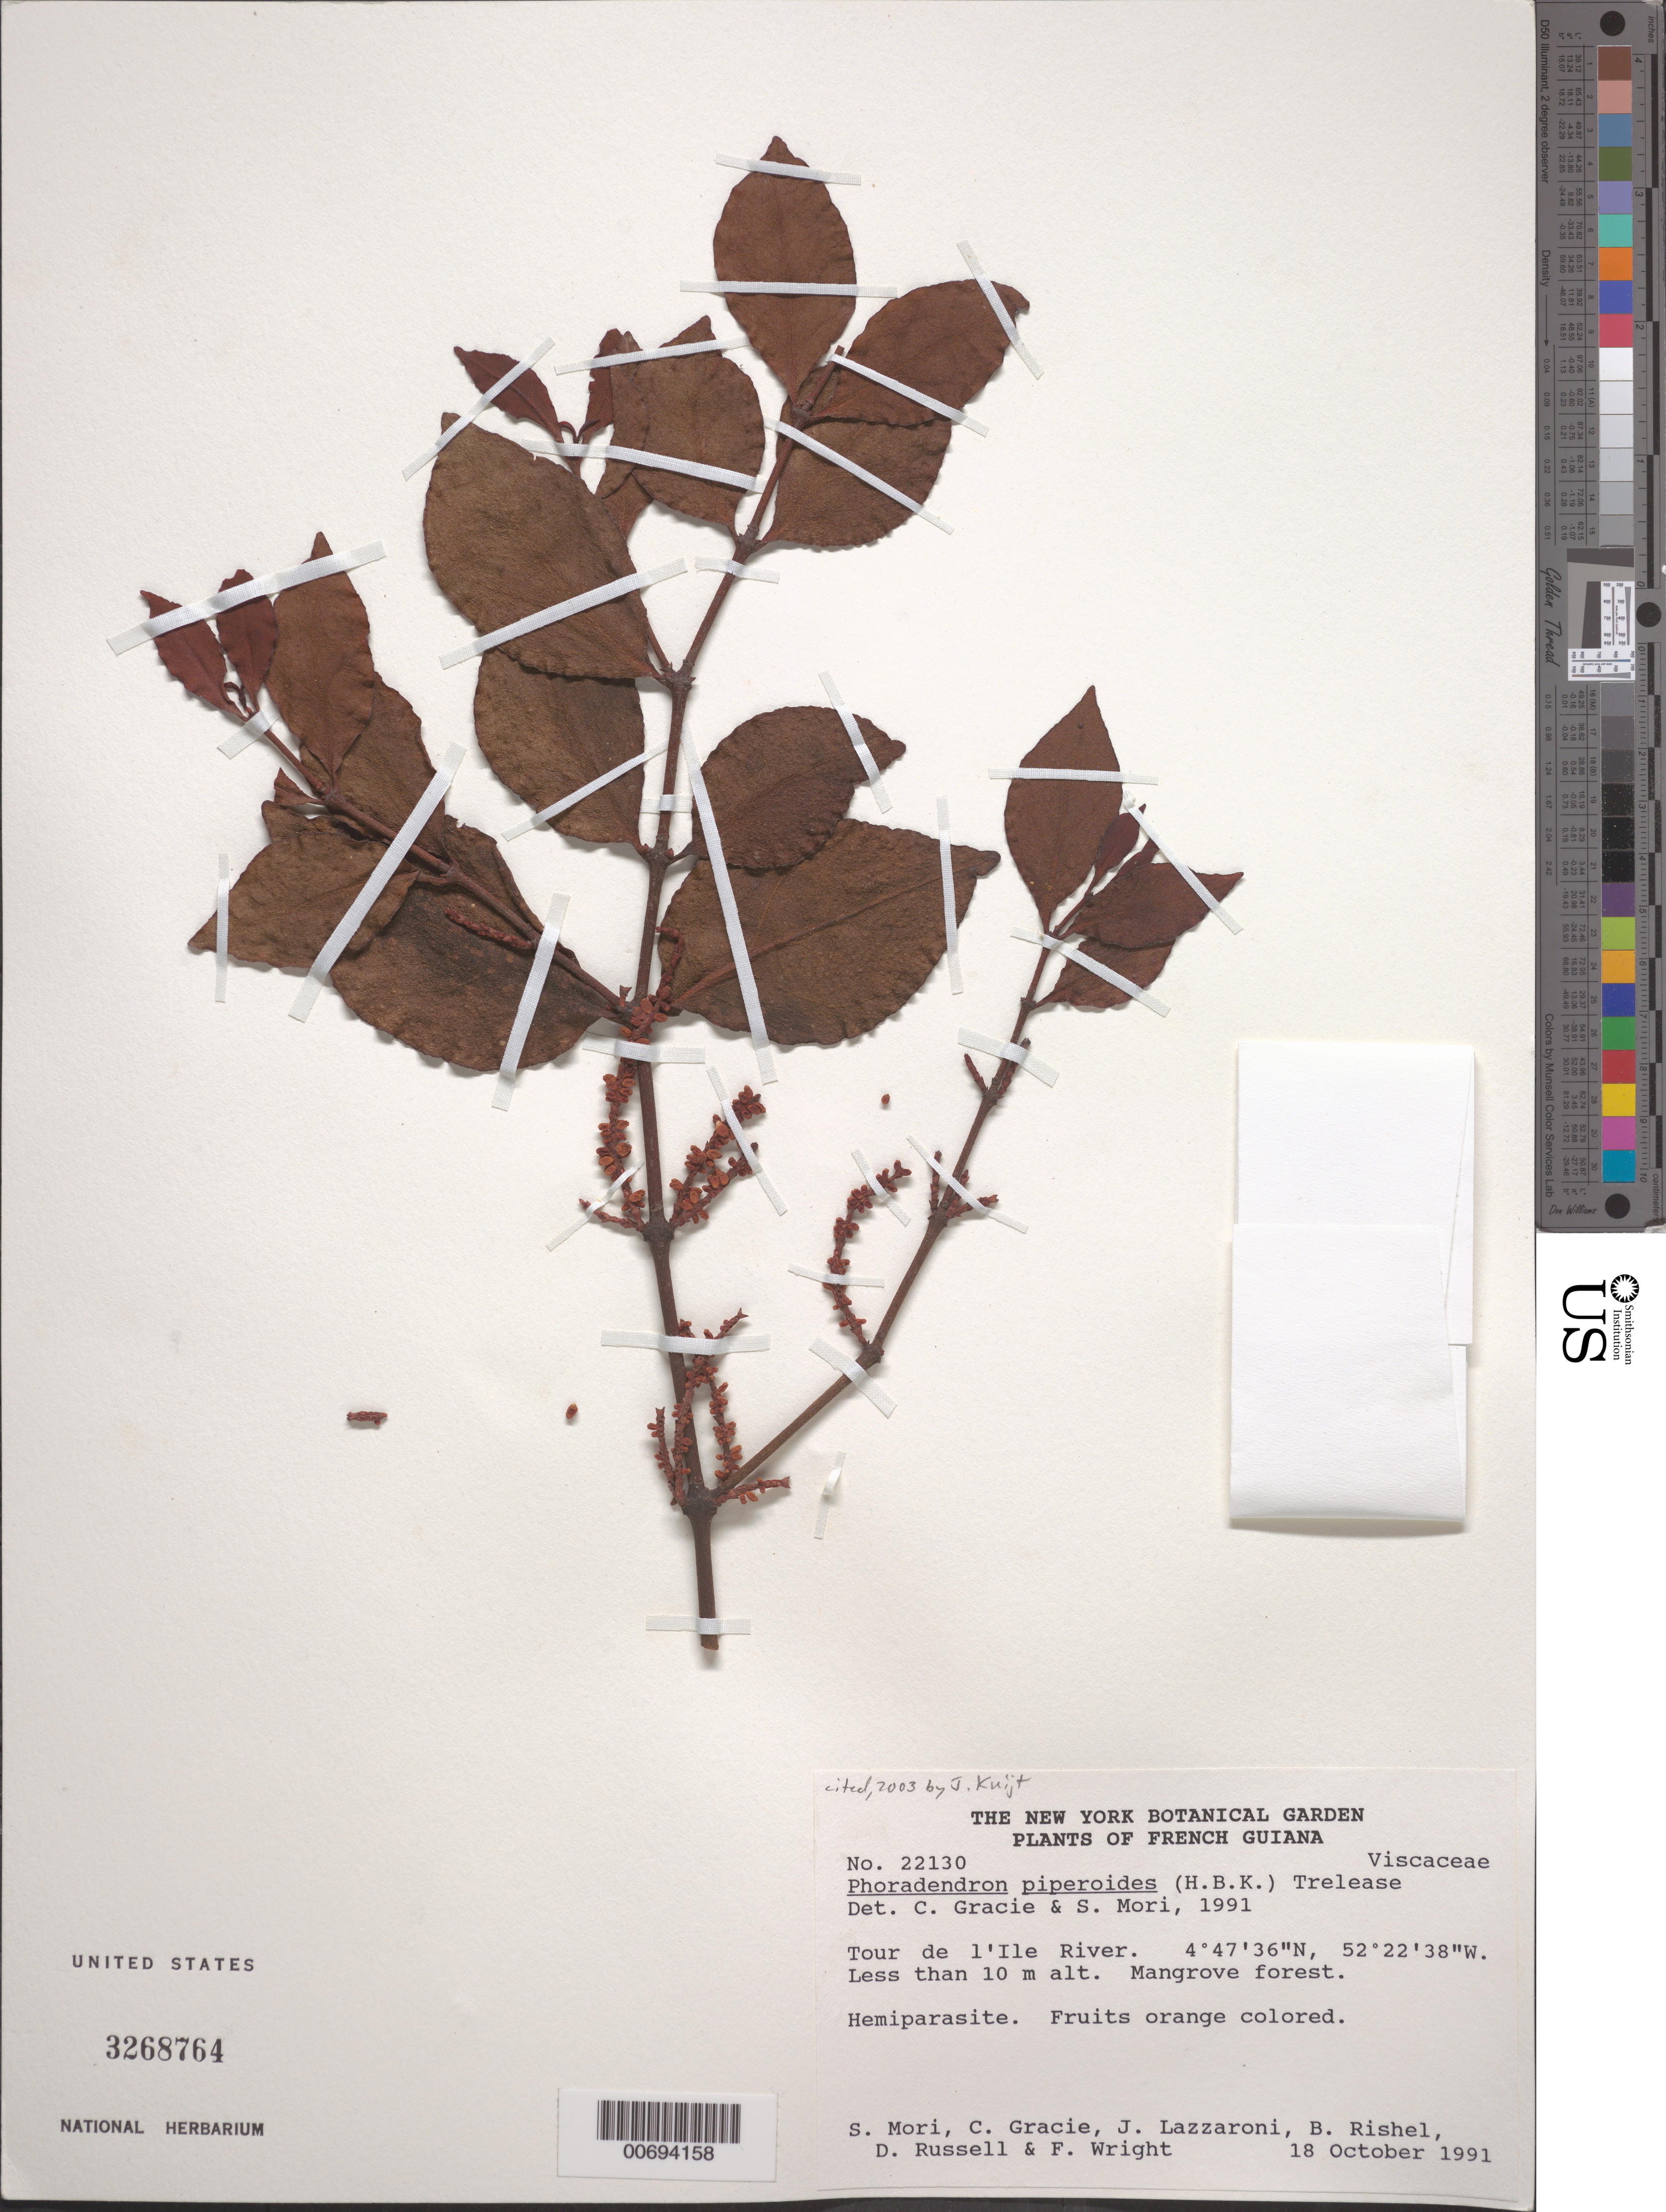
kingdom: Plantae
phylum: Tracheophyta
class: Magnoliopsida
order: Santalales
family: Viscaceae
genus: Phoradendron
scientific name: Phoradendron piperoides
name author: (Kunth) Trel.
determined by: Gracie, Carol A.; Mori, Scott A.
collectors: S. Mori, C. A. Gracie, J. Lazzaroni, B. Rishel, D. Russell & F. Wright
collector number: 22130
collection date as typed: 18-Oct-91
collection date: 1991-10-18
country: French Guiana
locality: Tour de l'Ile River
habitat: Mangrove forest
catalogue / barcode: US 3268764